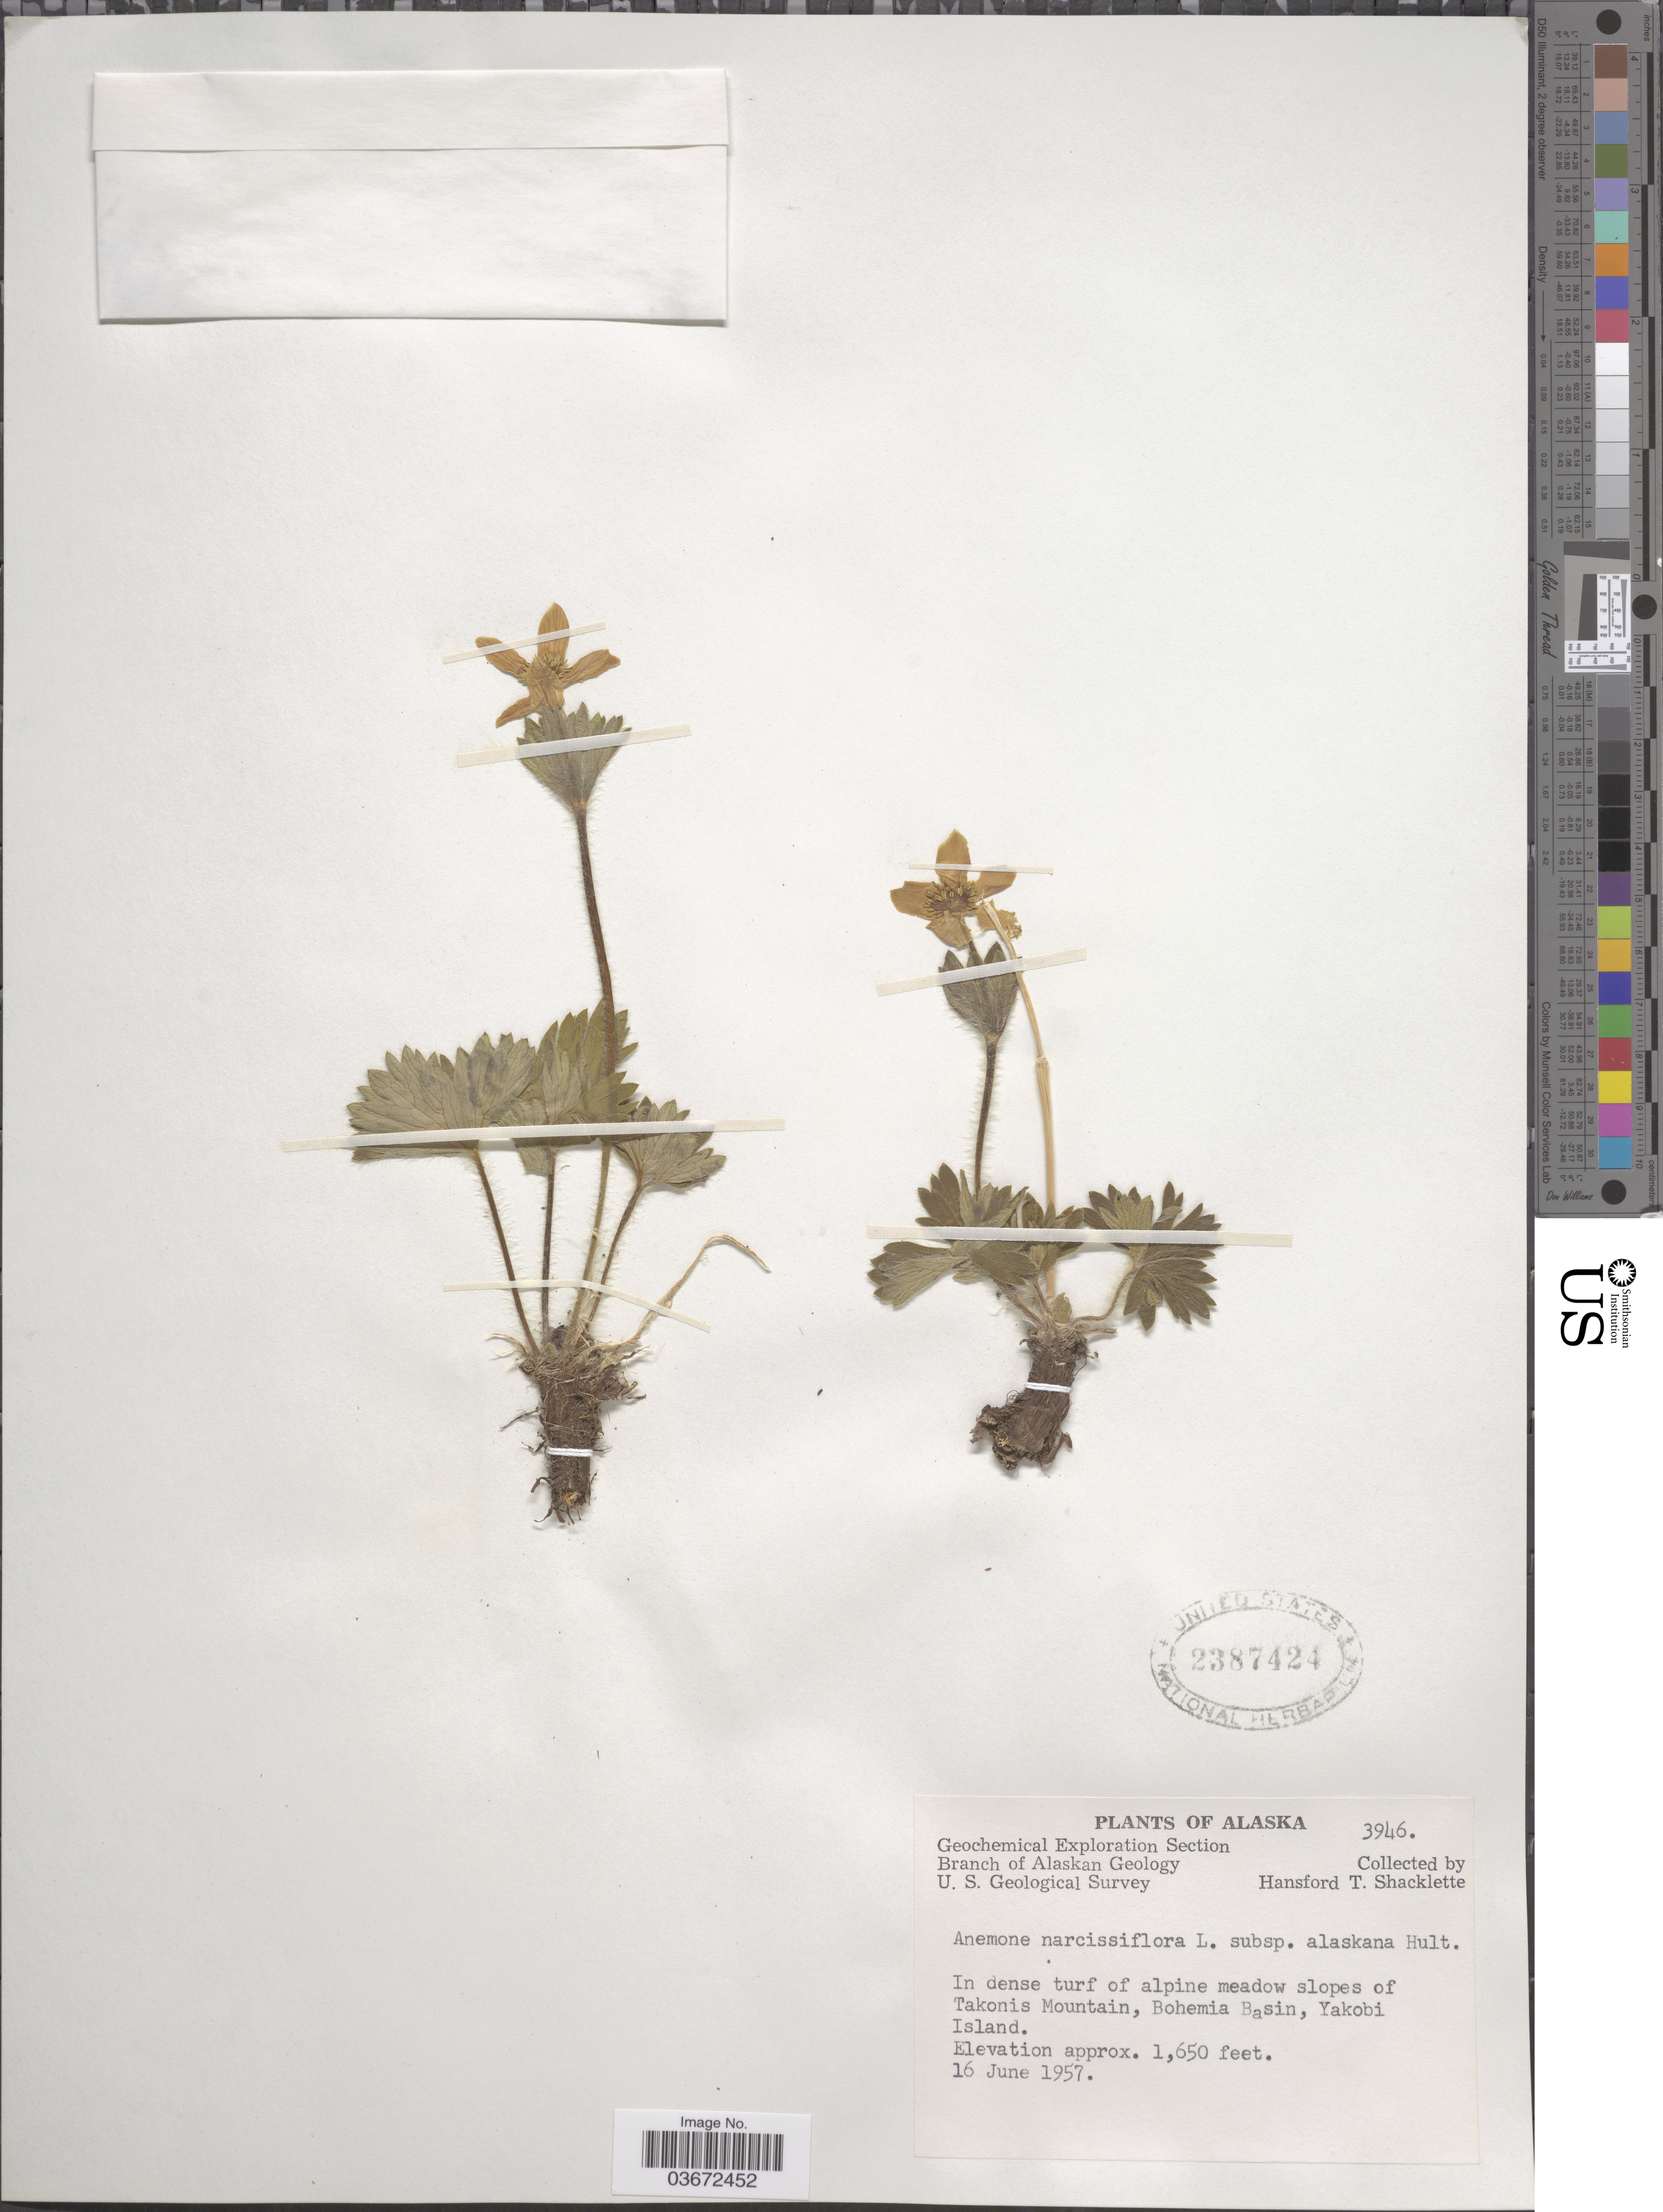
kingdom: Plantae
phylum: Tracheophyta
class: Magnoliopsida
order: Ranunculales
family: Ranunculaceae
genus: Anemone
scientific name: Anemone narcissiflora var. alaskana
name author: (Hultén) B. Boivin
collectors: H. Shacklette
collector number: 3946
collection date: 1957-06-16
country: United States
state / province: Alaska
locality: Alpine meadow slopes of Takonis Mountain, Bohemia Basin, Yakobi Island.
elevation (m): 503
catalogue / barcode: US 2387424